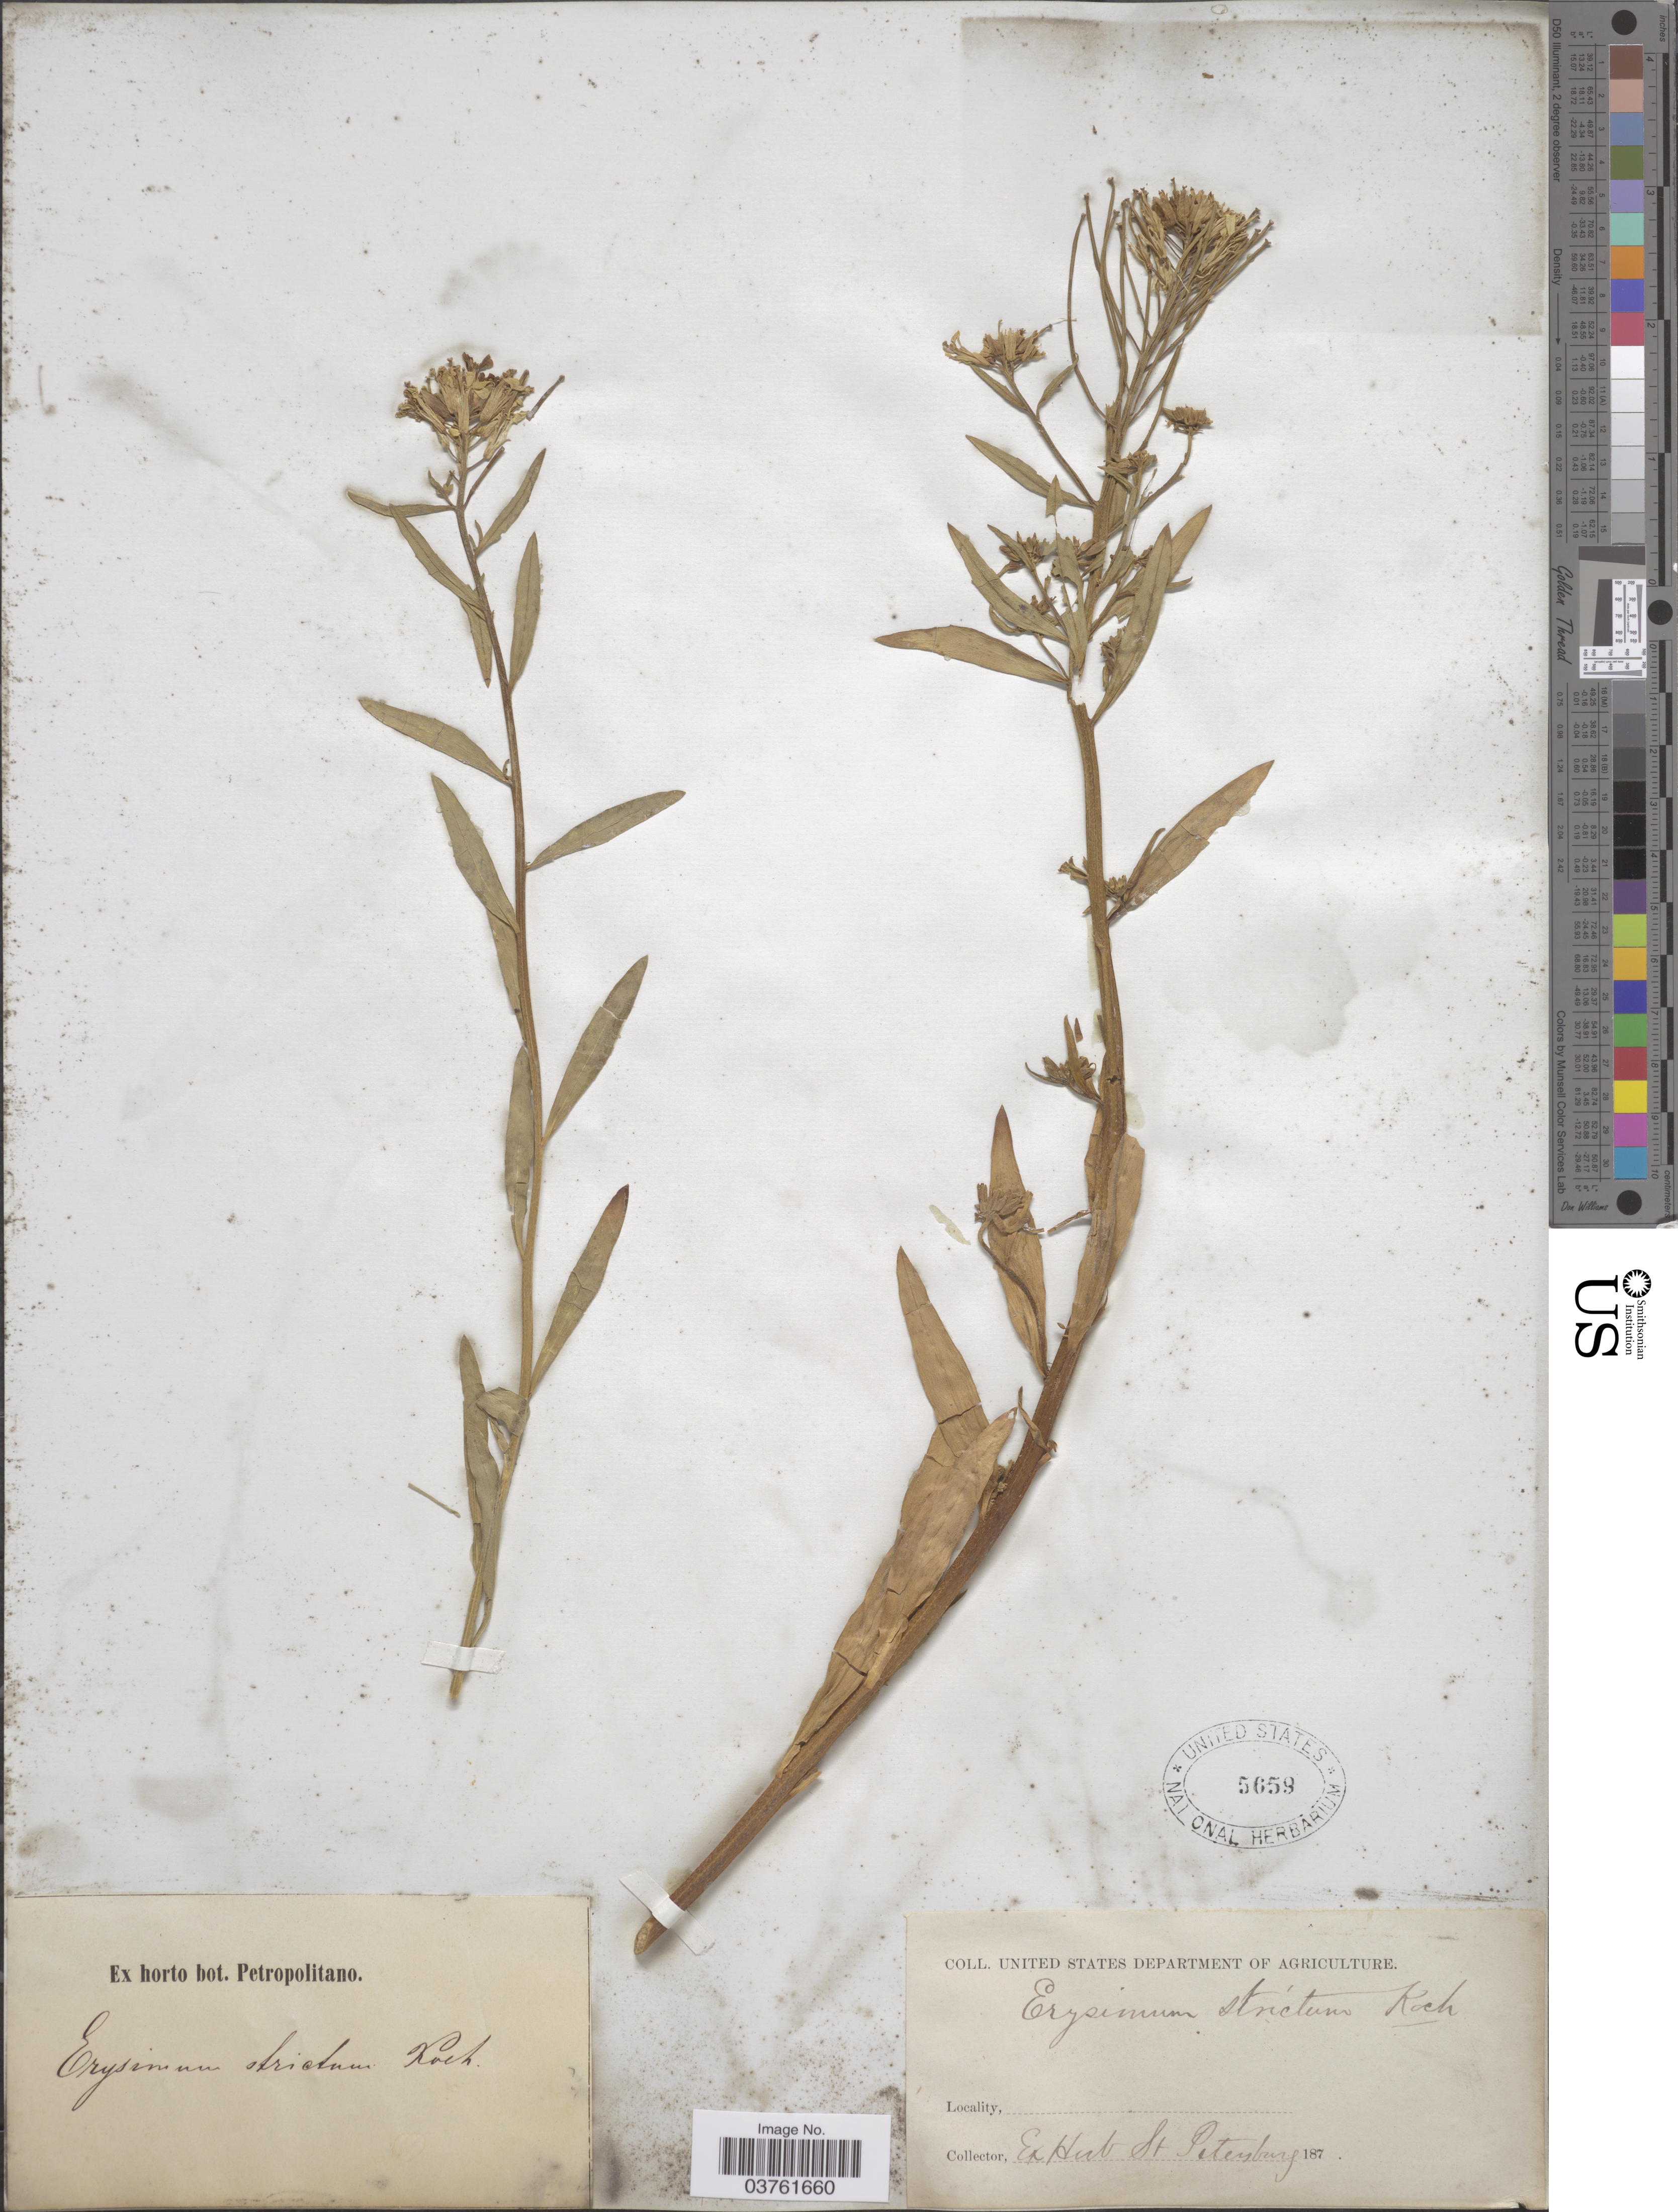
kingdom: Plantae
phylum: Tracheophyta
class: Magnoliopsida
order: Brassicales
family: Brassicaceae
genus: Erysimum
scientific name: Erysimum strictum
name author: DC.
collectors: ex Horto Bot. Petropolitano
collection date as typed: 187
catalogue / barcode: US 5659